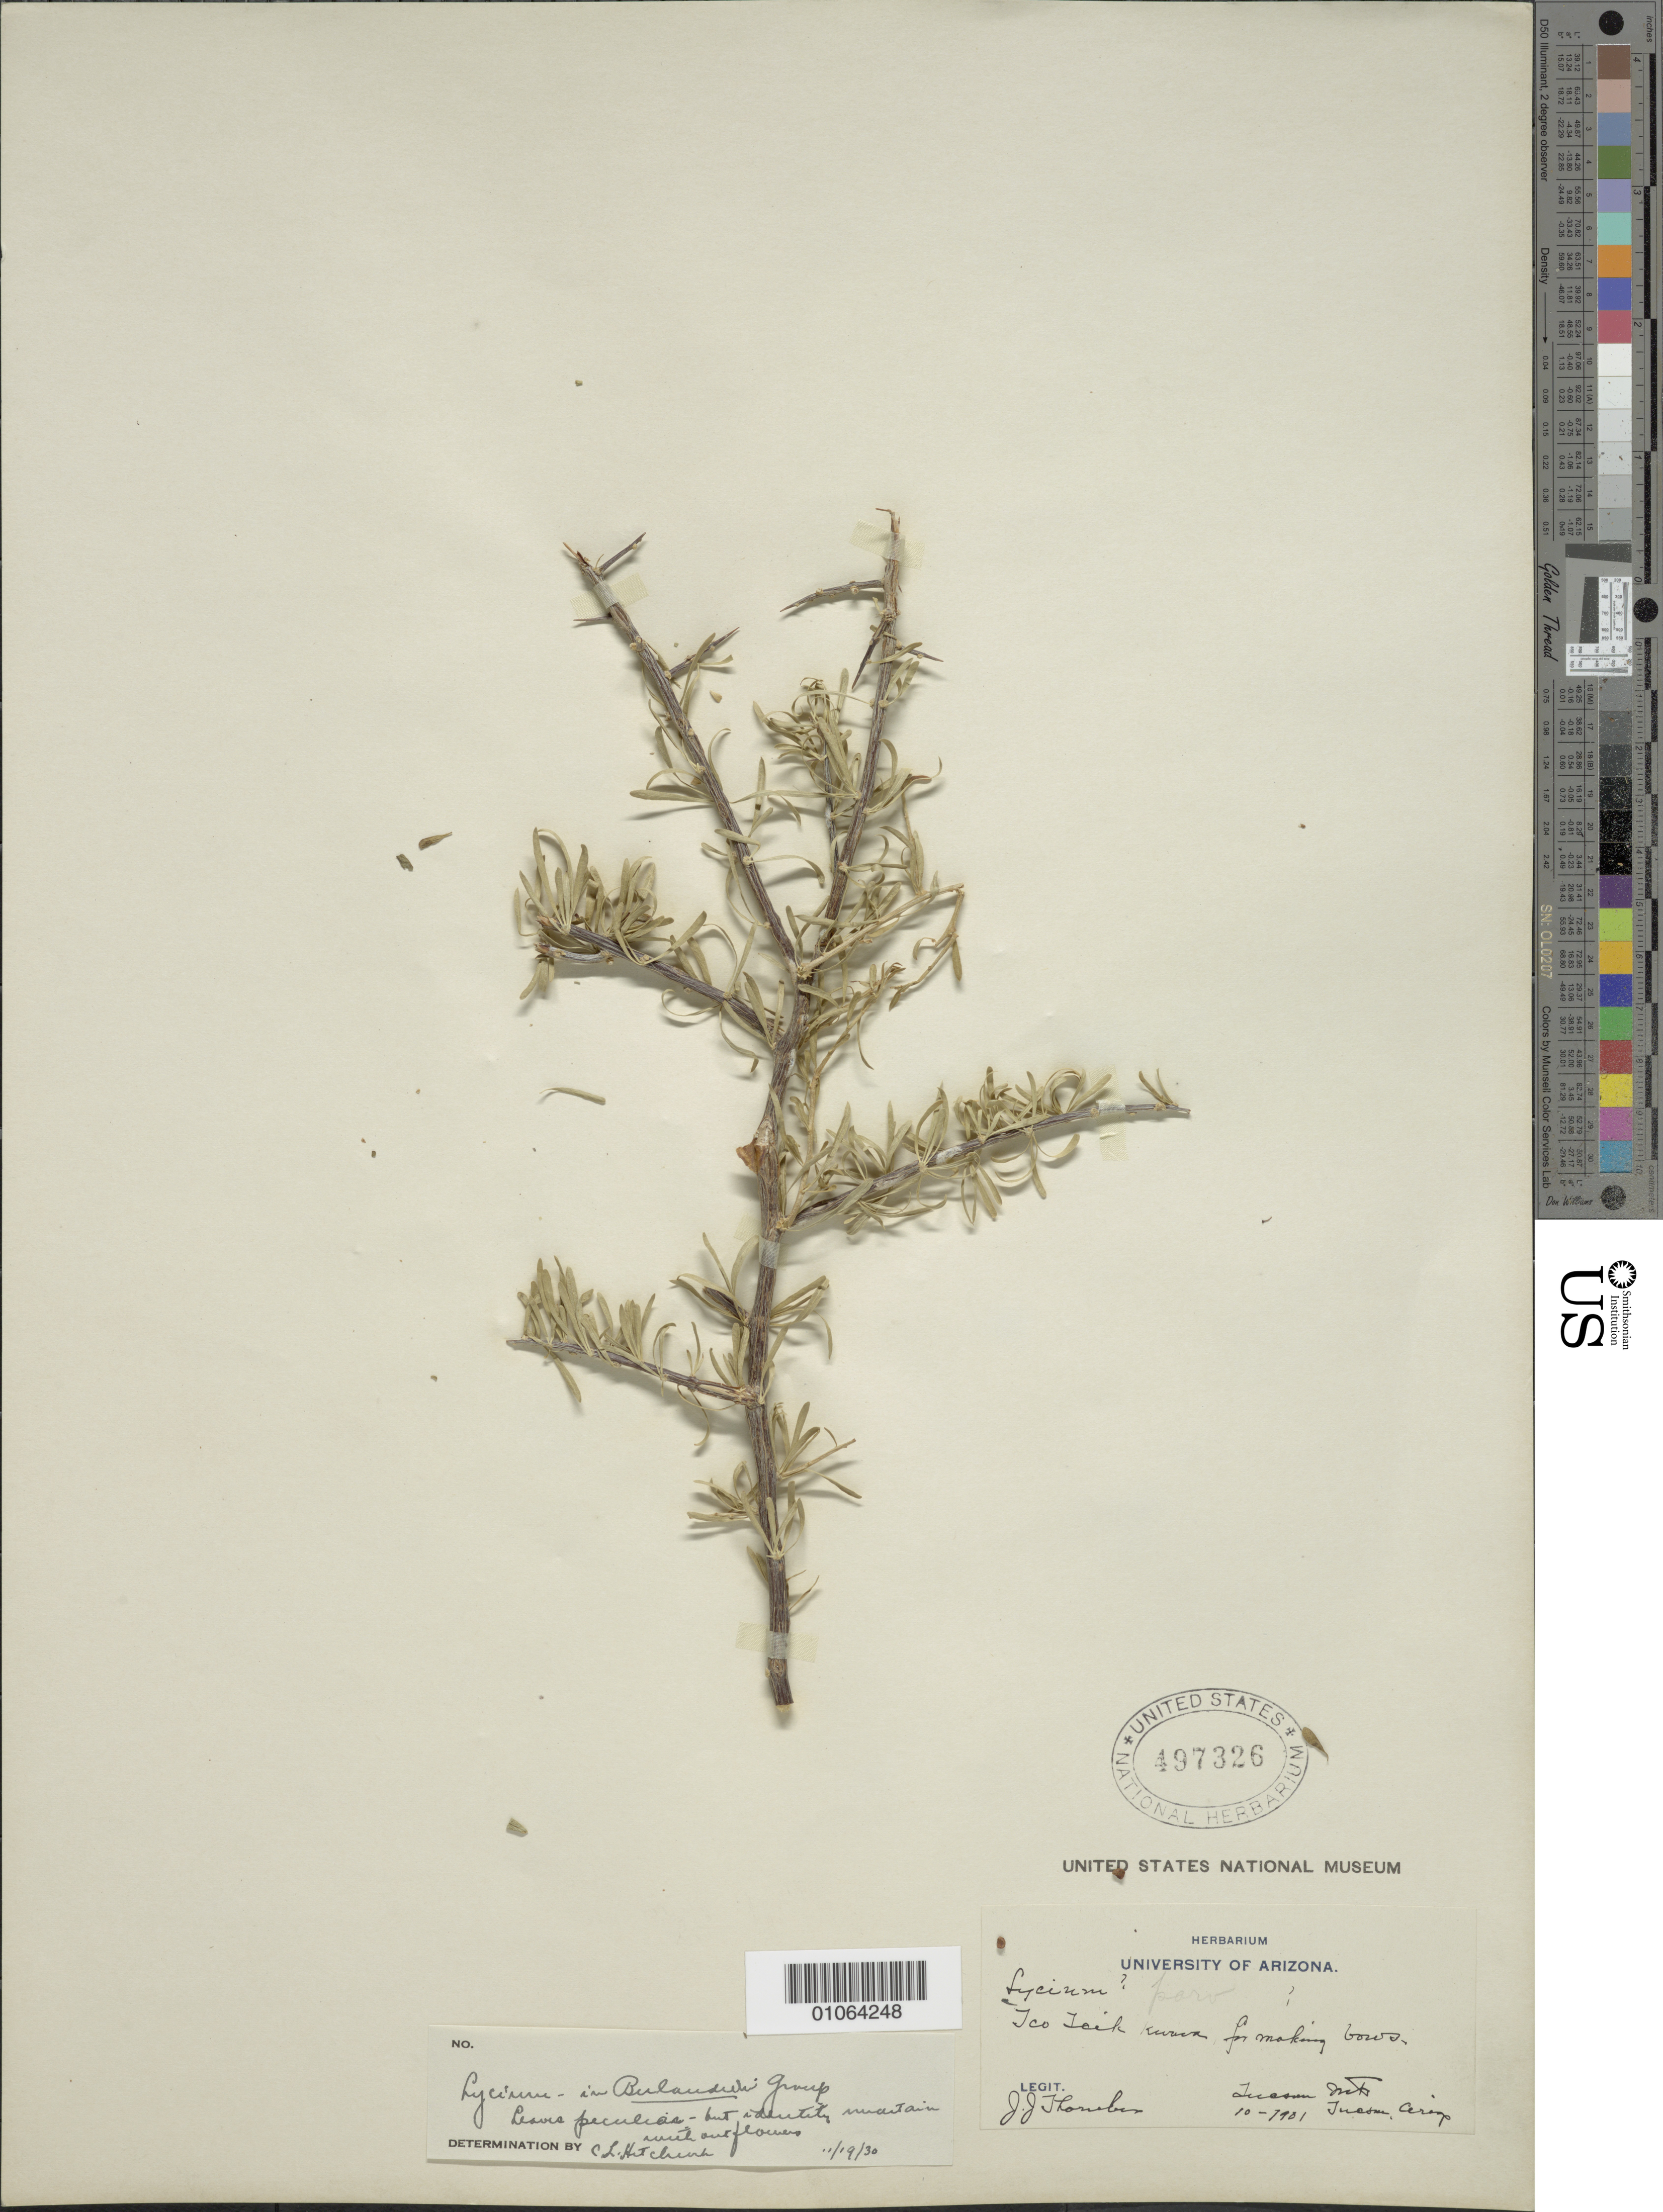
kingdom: Plantae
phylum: Tracheophyta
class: Magnoliopsida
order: Solanales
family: Solanaceae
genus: Lycium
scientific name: Lycium berlandieri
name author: Dunal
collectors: J. Thornber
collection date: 1981-10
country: United States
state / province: Arizona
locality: Tucson Mts. Tucson.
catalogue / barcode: US 497326